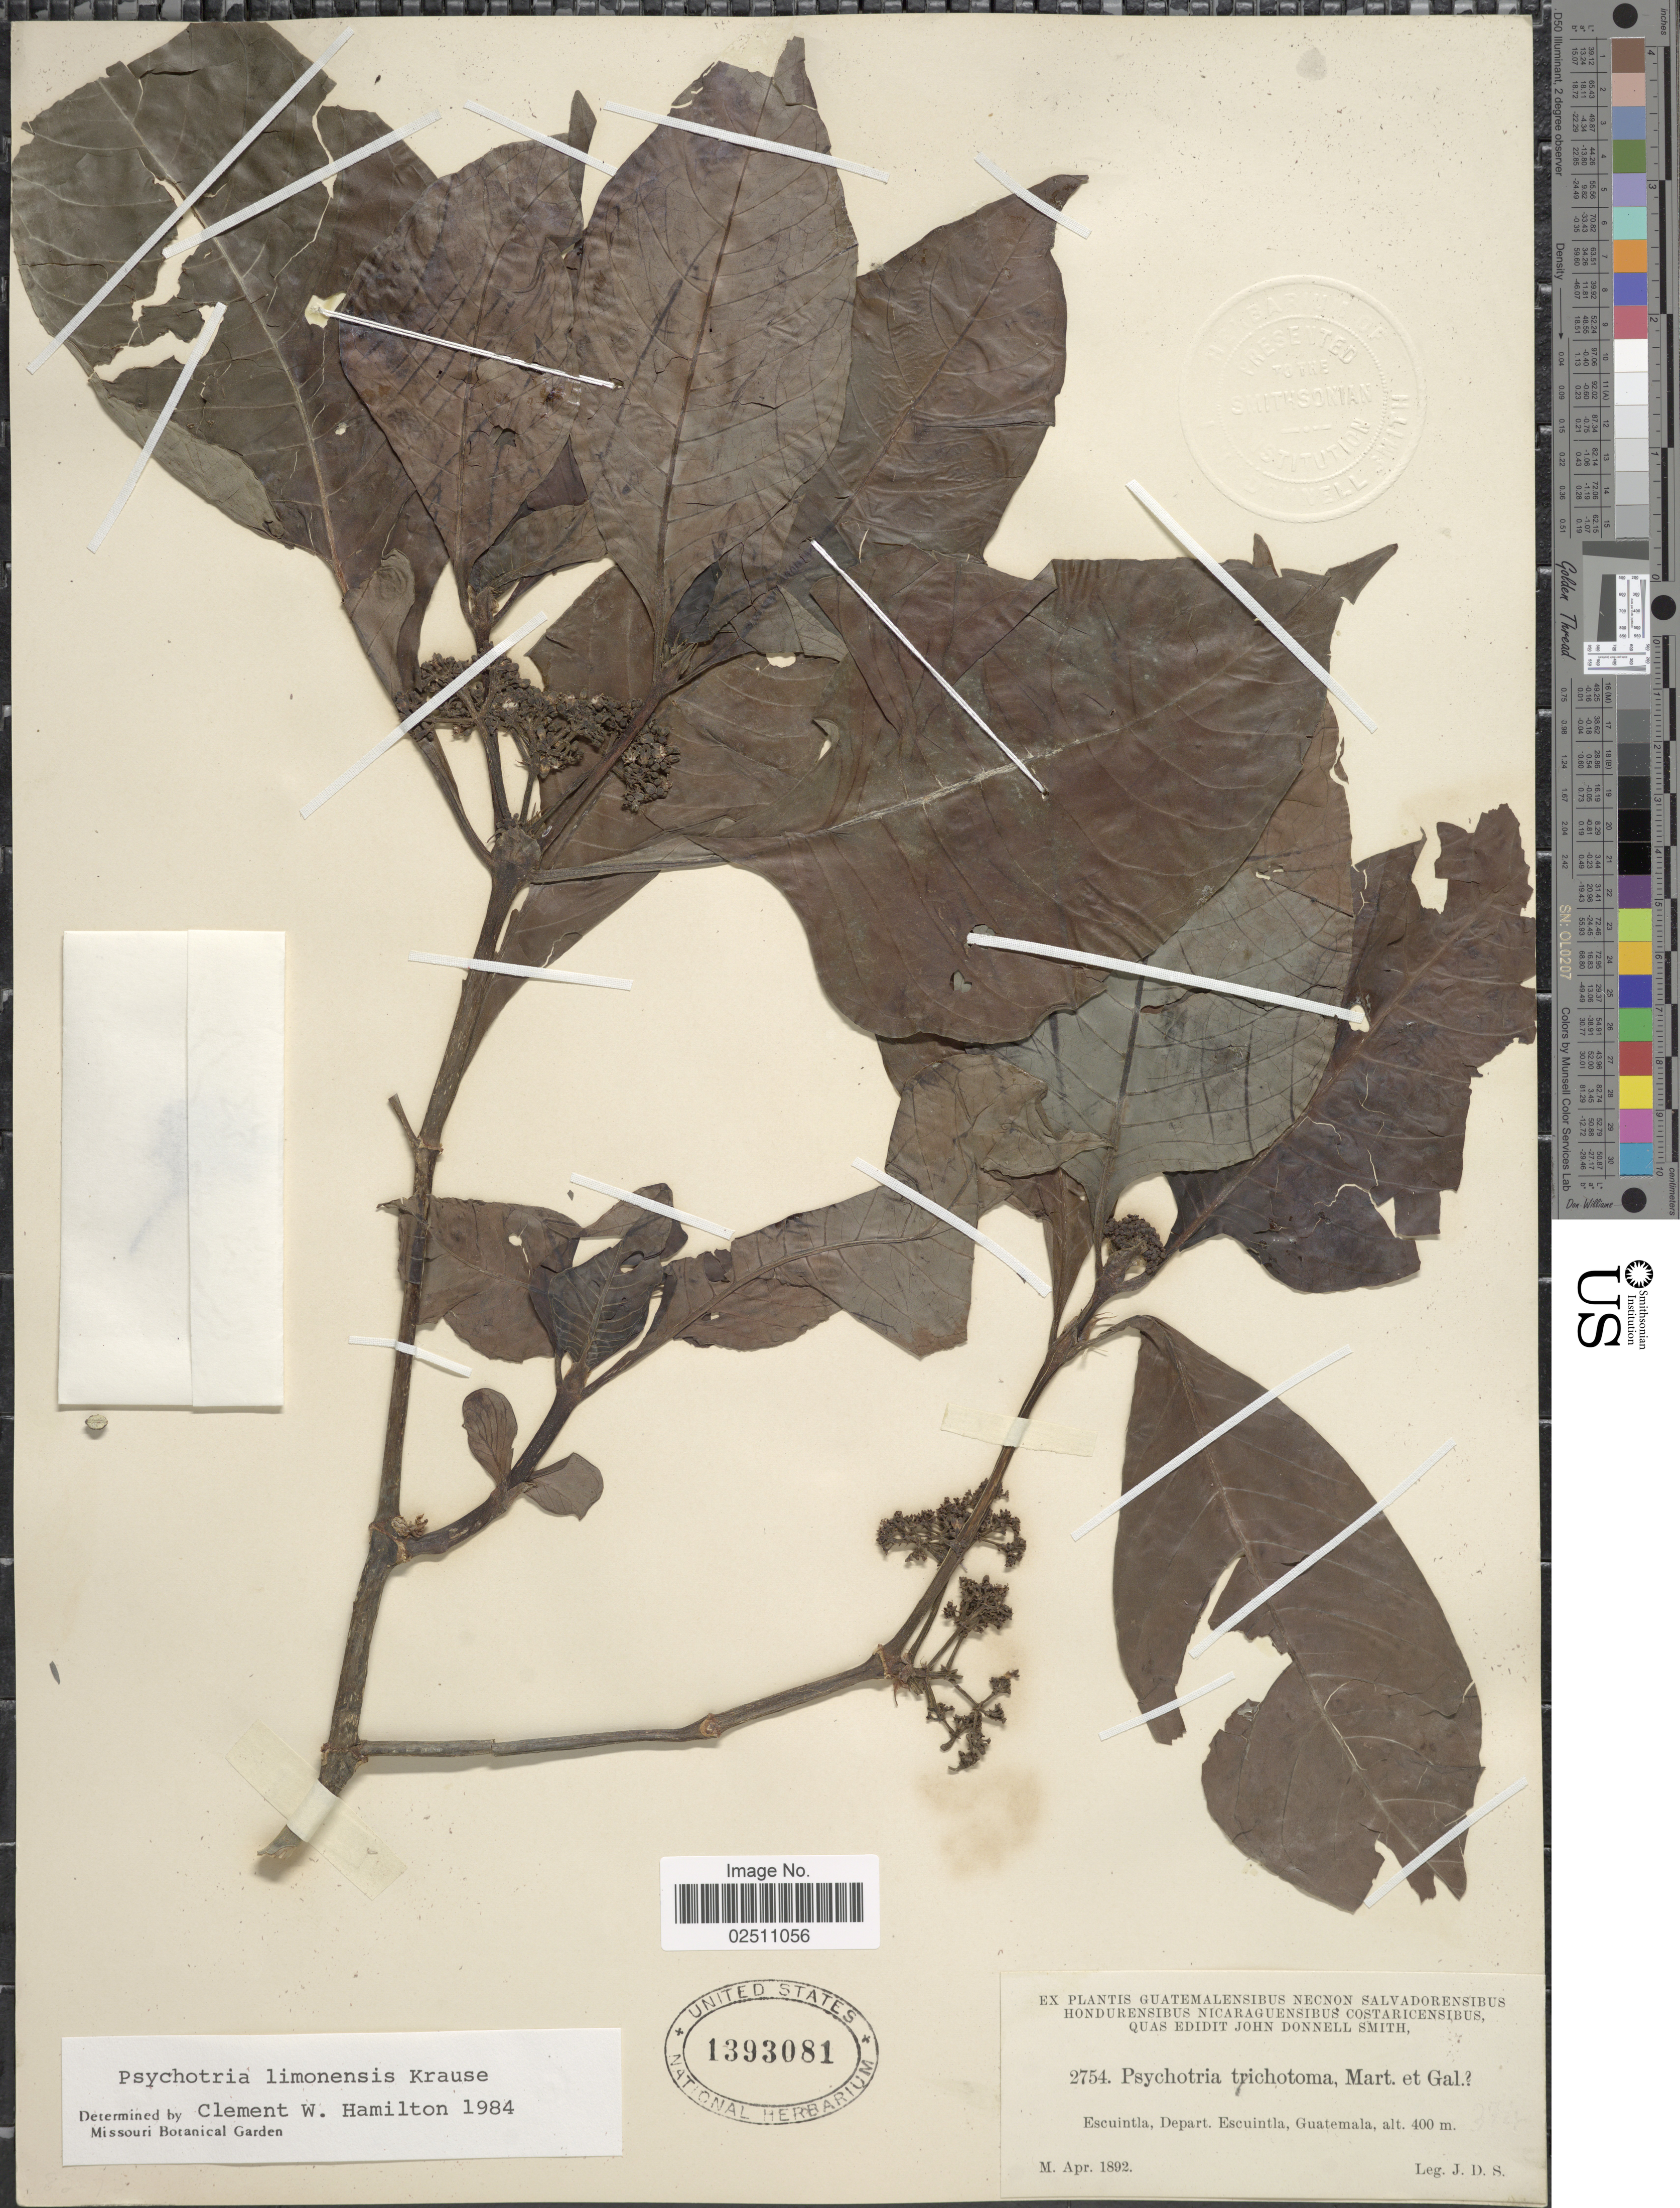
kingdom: Plantae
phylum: Tracheophyta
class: Magnoliopsida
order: Gentianales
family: Rubiaceae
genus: Psychotria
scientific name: Psychotria limonensis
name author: K. Krause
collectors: J. Donnell Smith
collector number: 2754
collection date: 1892-04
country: Guatemala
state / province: Escuintla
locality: Escuintla, Depart. Escuintla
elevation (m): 400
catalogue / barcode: US 1393081